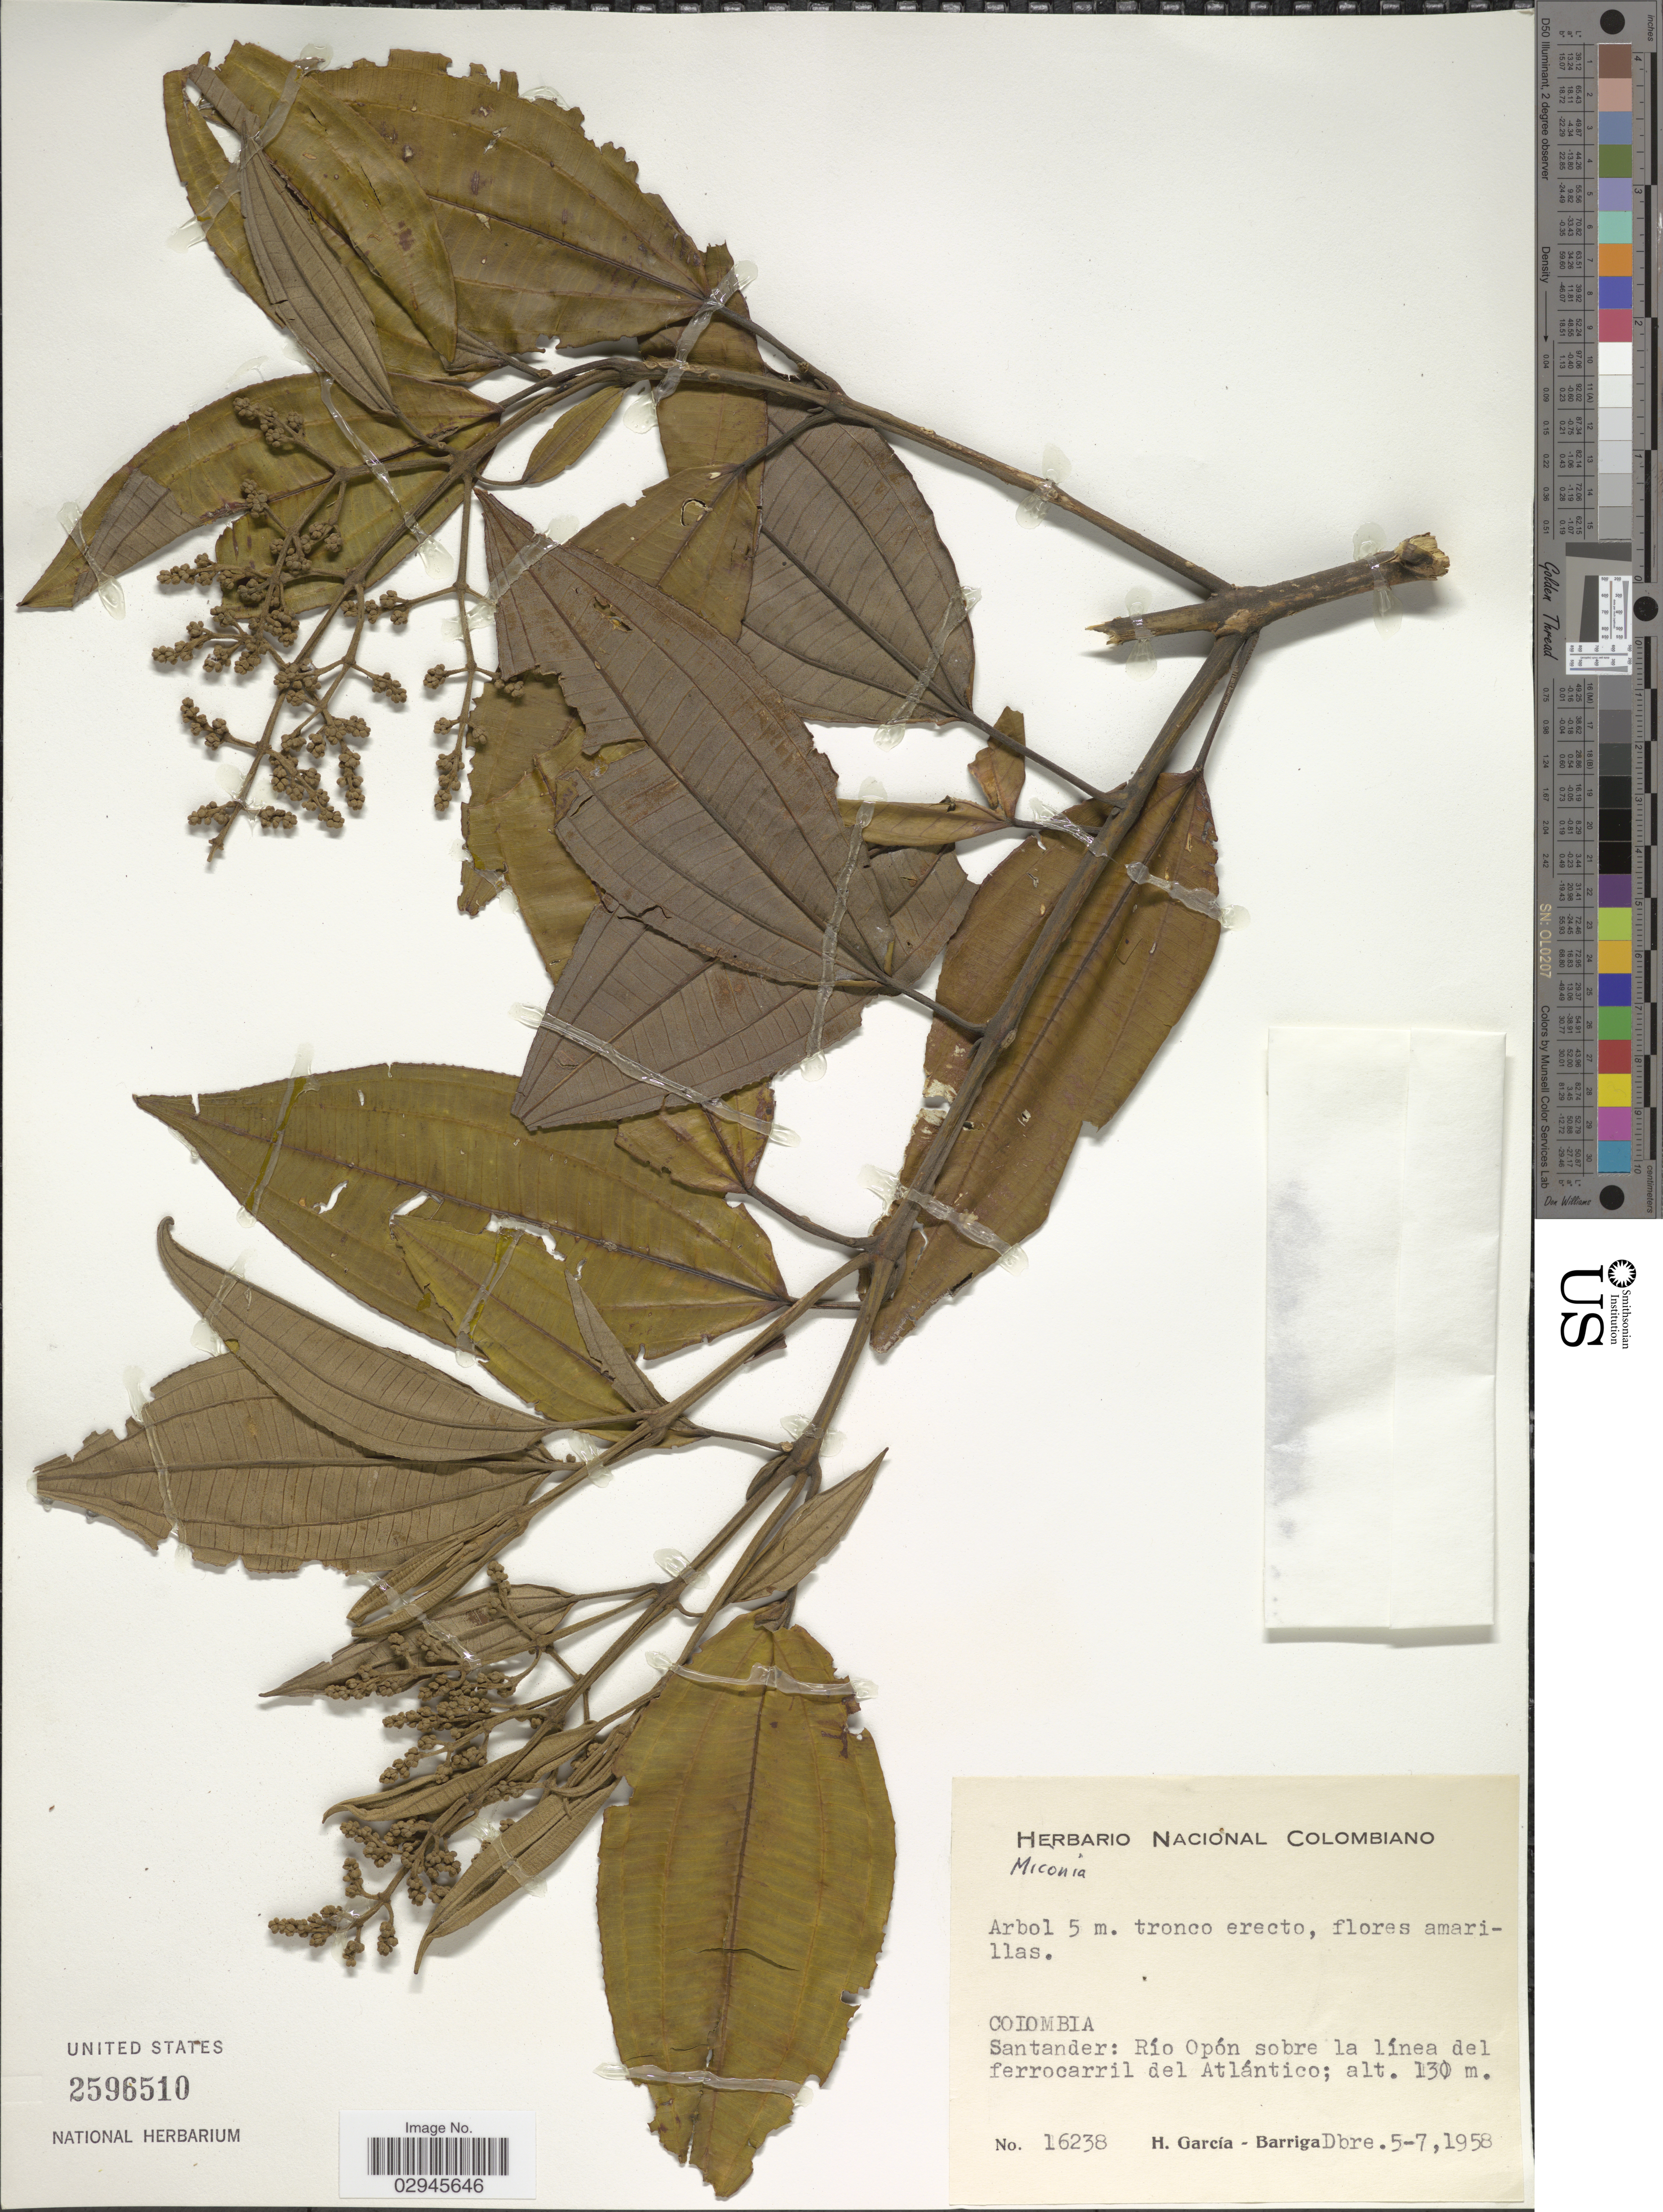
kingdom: Plantae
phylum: Tracheophyta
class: Magnoliopsida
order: Myrtales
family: Melastomataceae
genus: Miconia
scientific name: Miconia sp.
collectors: H. García Barriga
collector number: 16238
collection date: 1958-12-05/1958-12-07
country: Colombia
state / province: Santander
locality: Río Opón sobre la línea del ferrocarril del Atlántico.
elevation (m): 130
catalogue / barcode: US 2596510